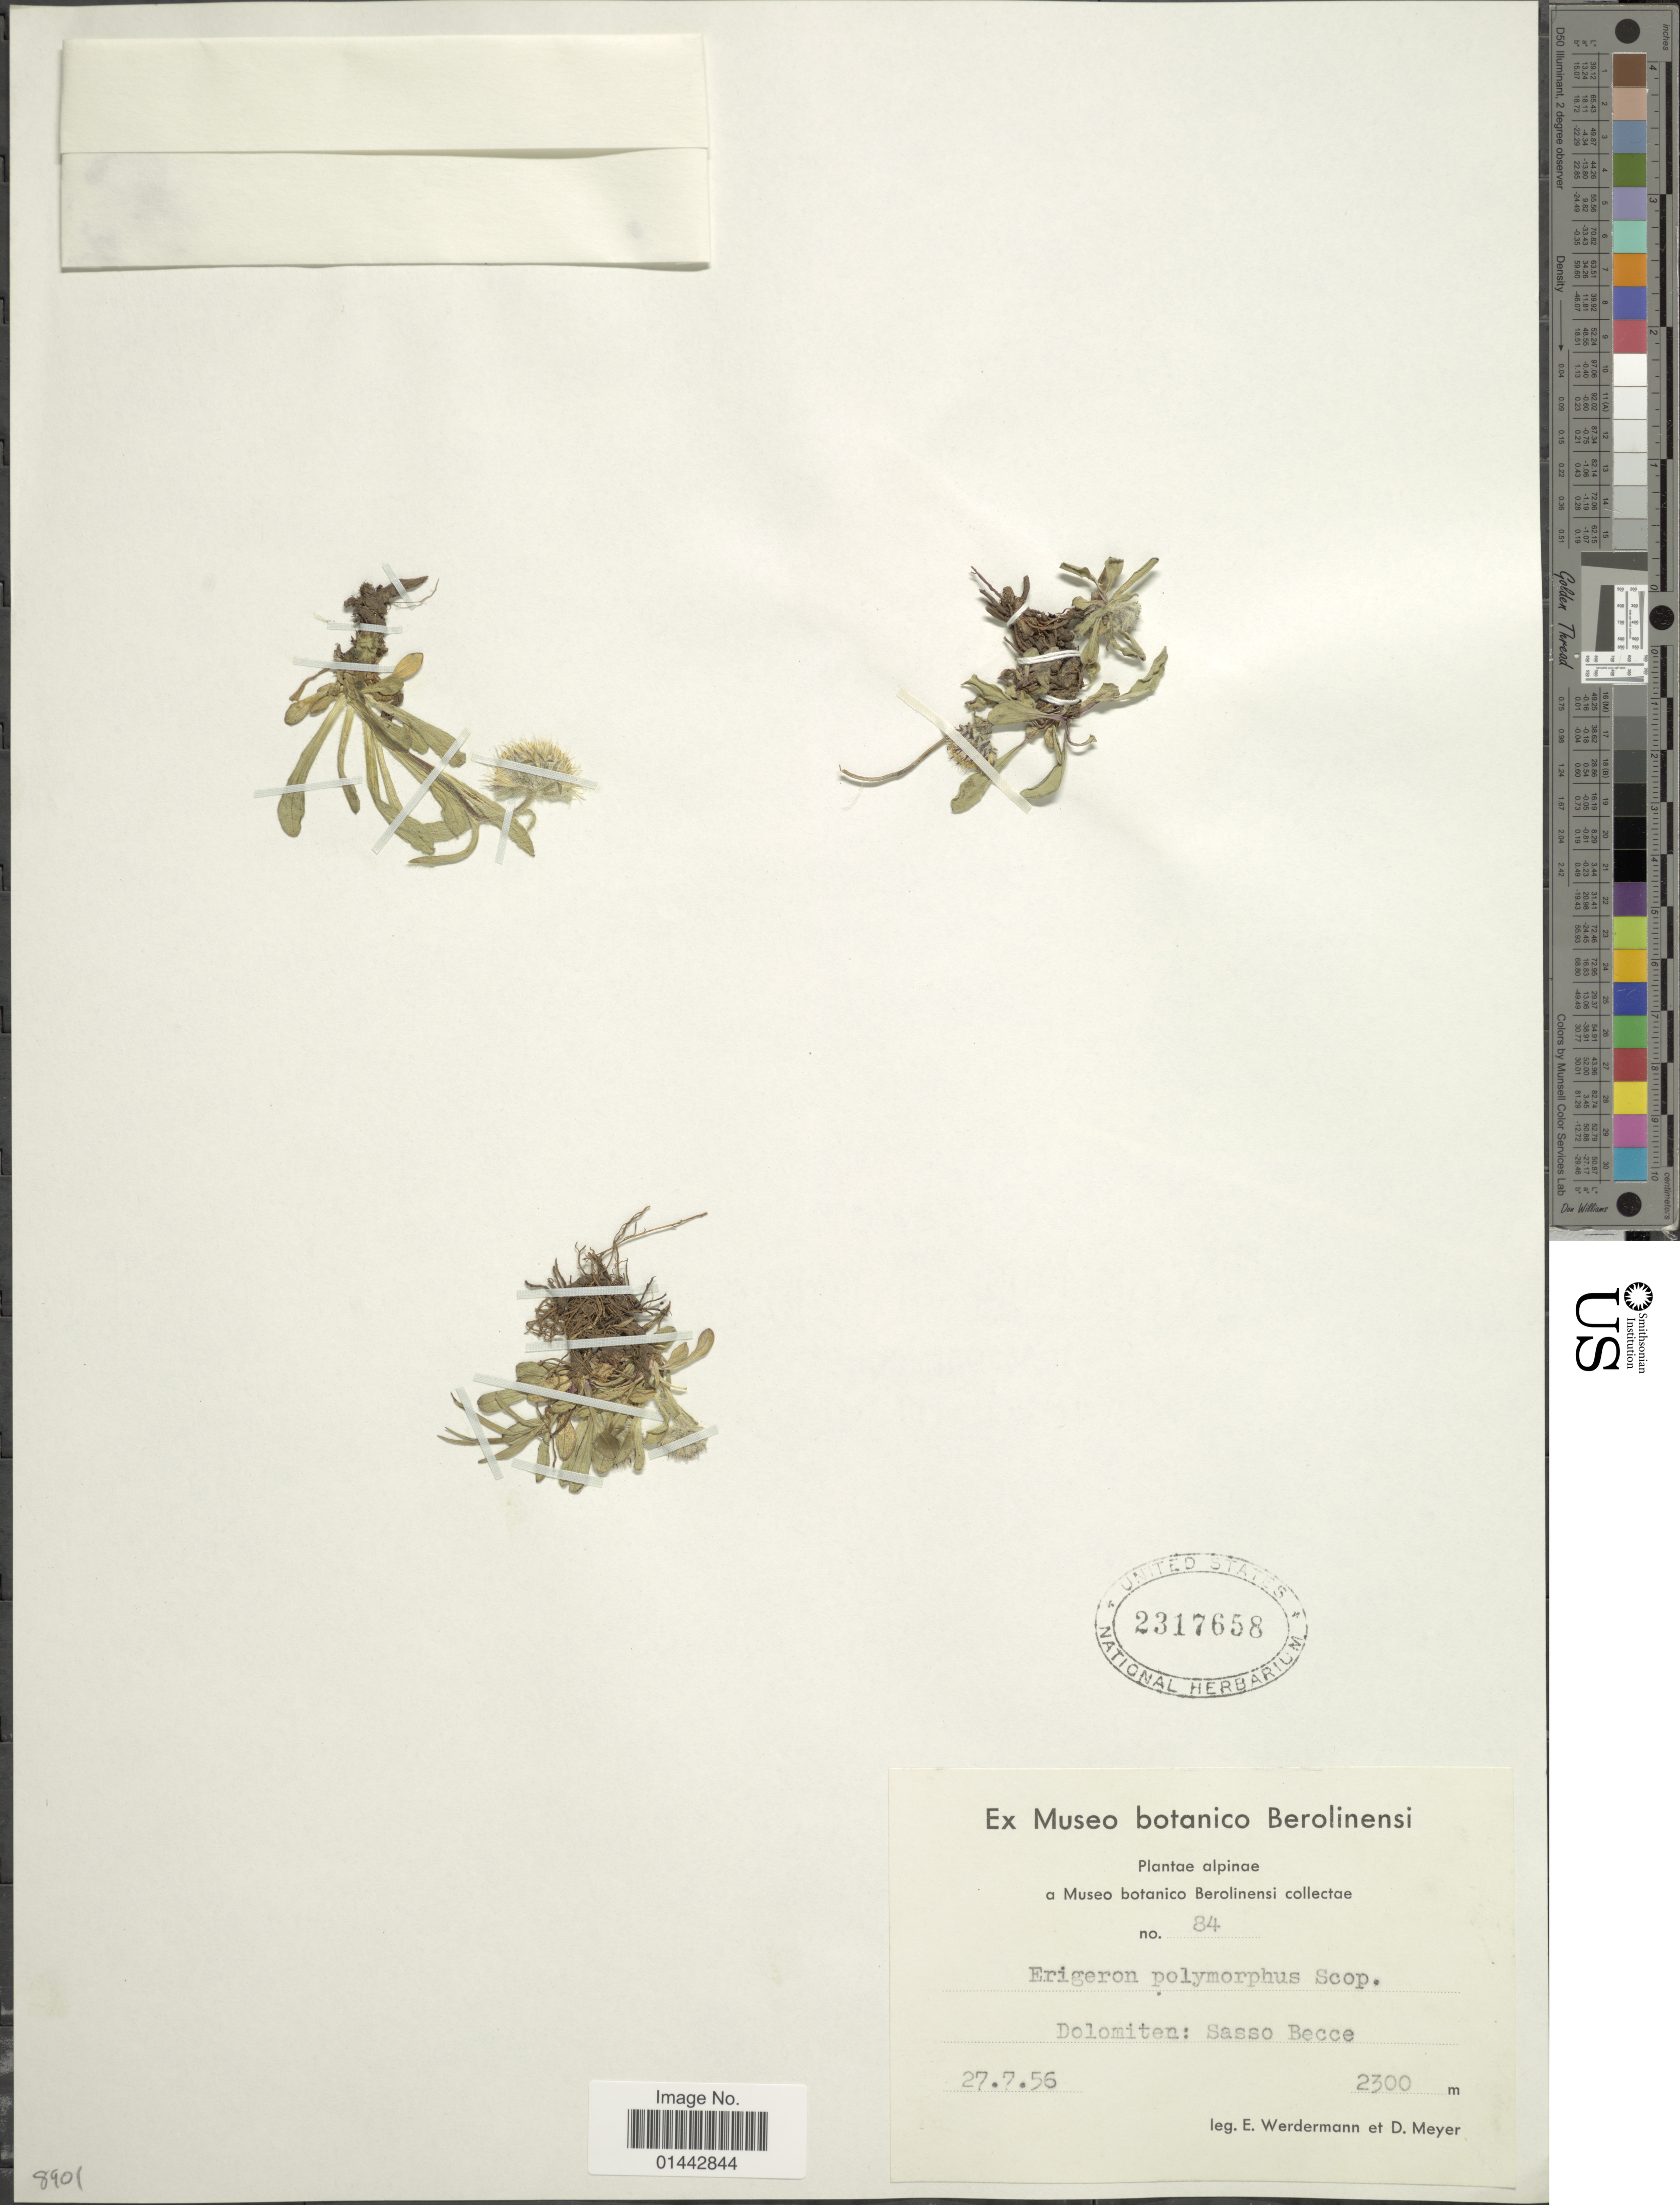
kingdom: Plantae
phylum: Tracheophyta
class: Magnoliopsida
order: Asterales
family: Asteraceae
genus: Erigeron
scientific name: Erigeron polymorphus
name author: Scop.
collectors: E. Werdermann & D. Meyer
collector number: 84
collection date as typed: Transcribed d/m/y: 27/7/56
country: Italy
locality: Alpinae, Dolomiten: Sasso Becce.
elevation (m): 2300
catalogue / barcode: US 2317658